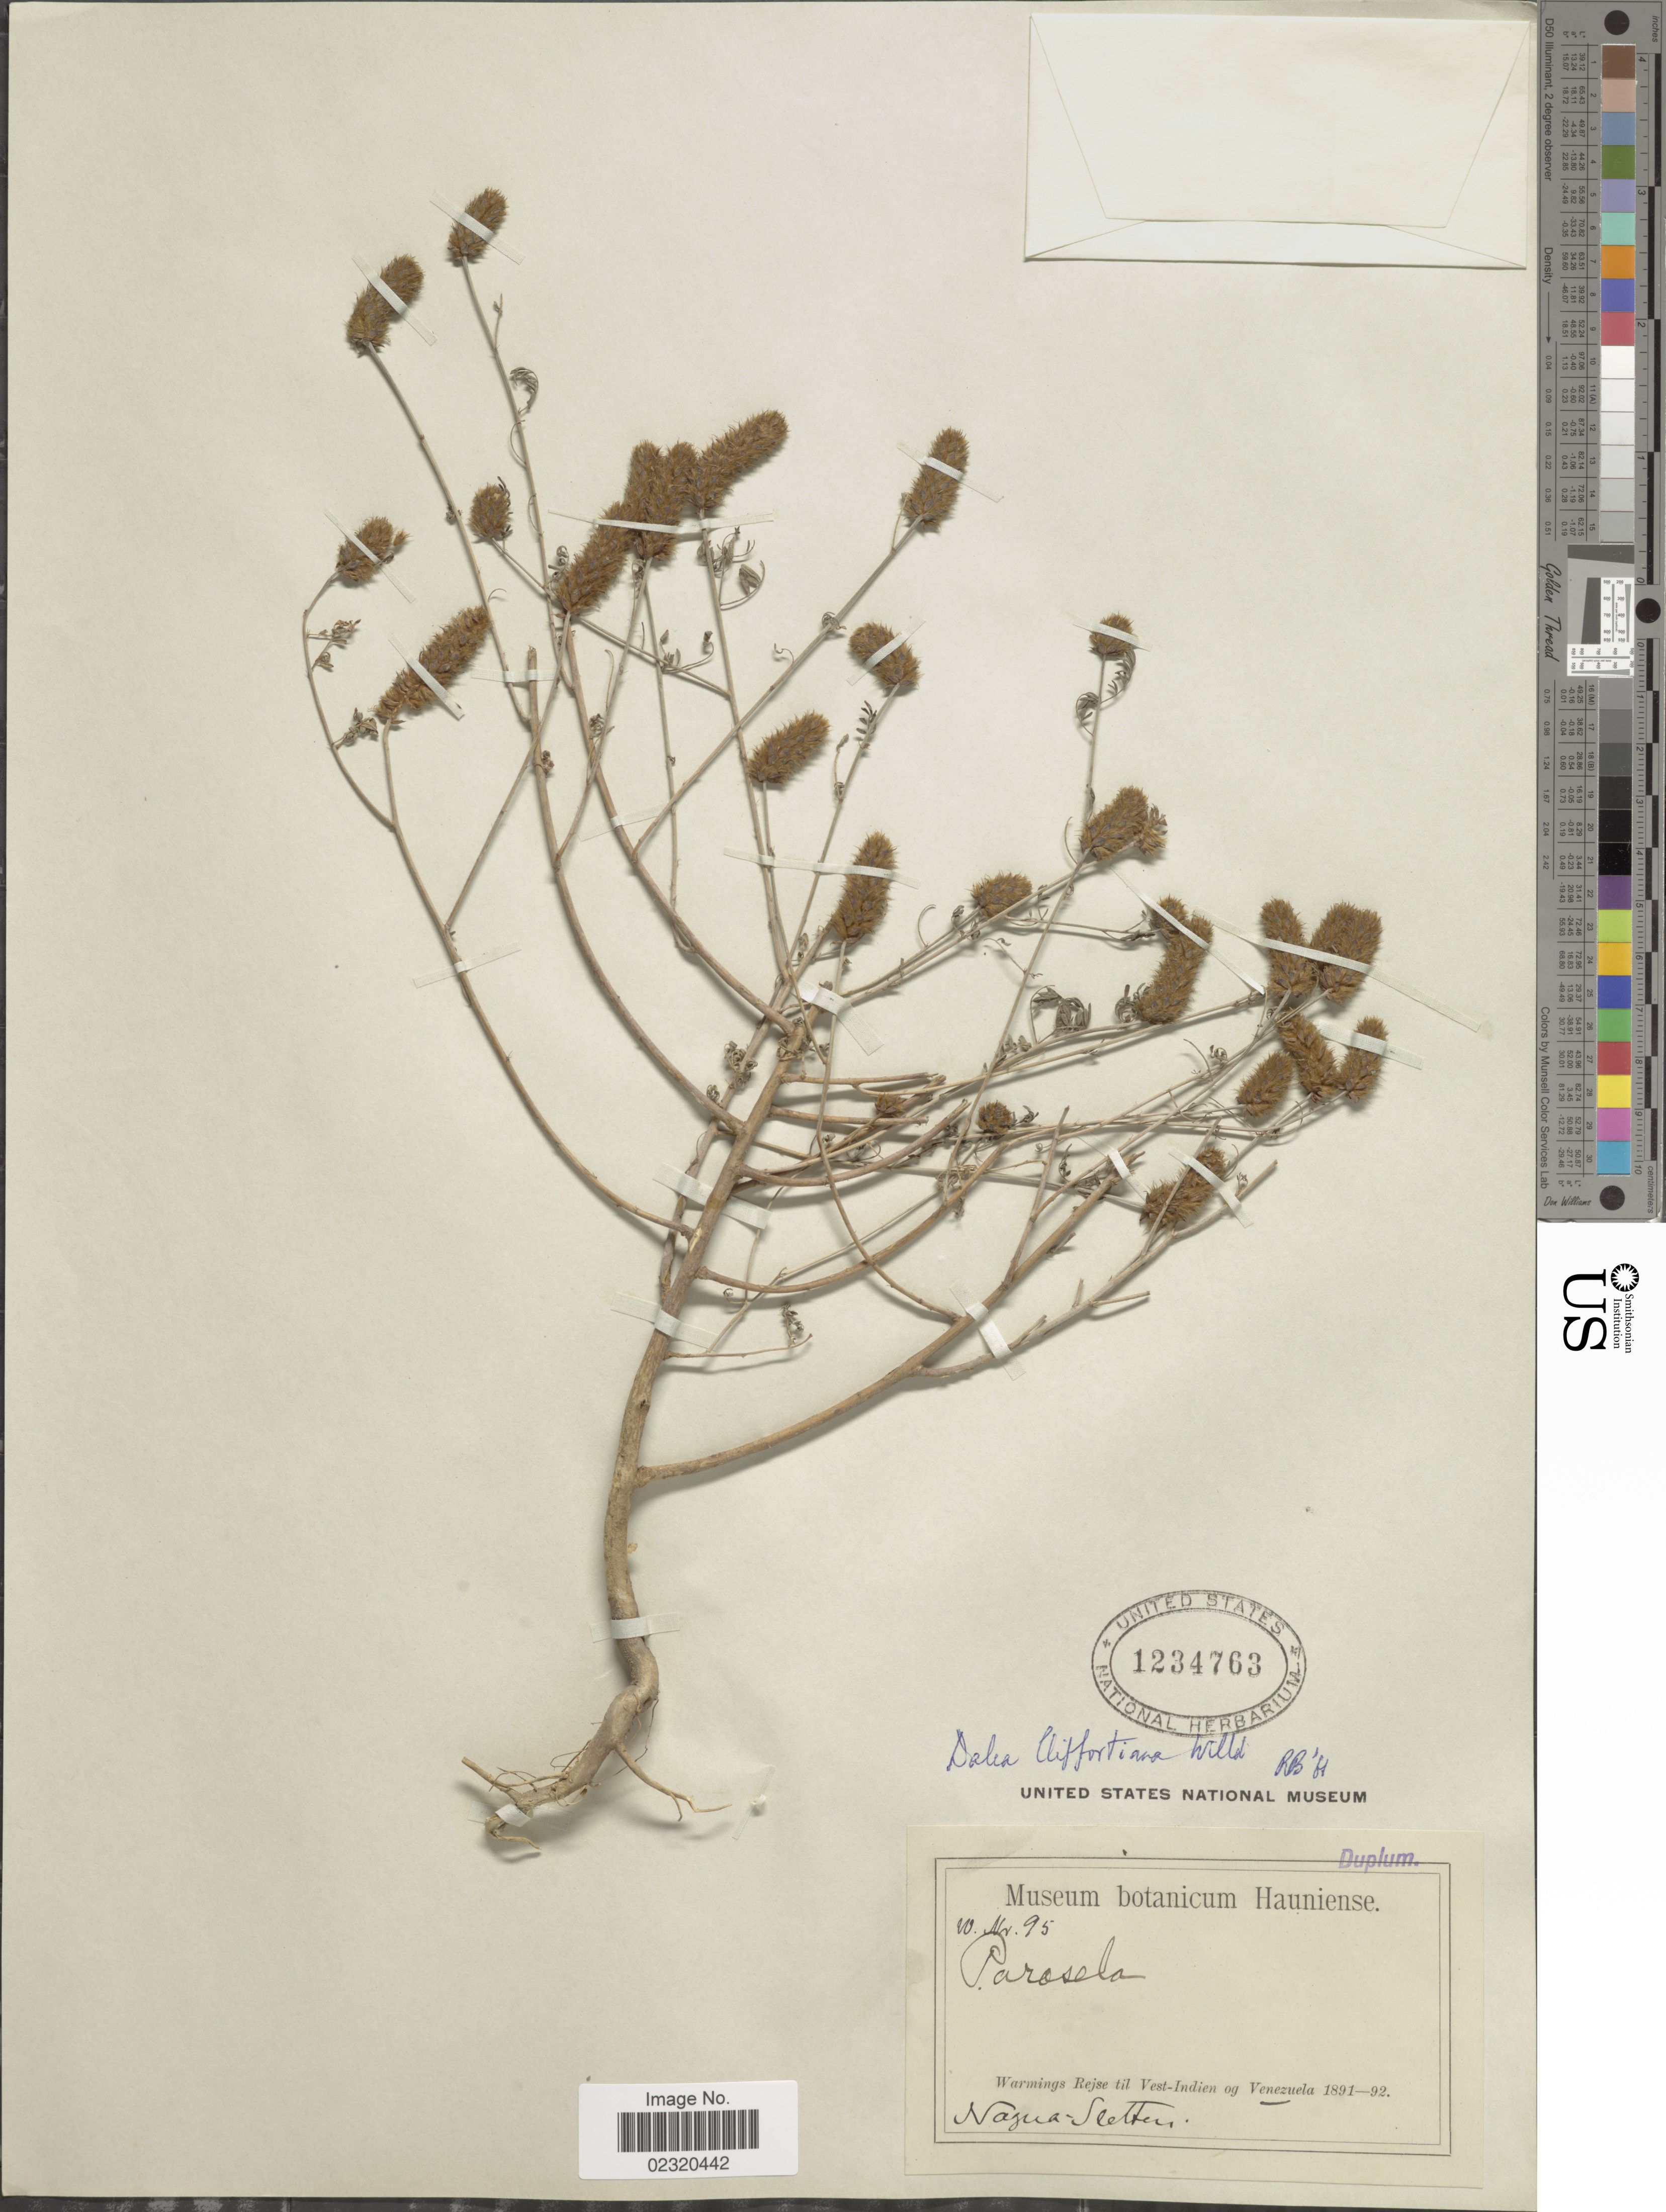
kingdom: Plantae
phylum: Tracheophyta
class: Magnoliopsida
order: Fabales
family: Fabaceae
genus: Dalea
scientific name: Dalea cliffortiana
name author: Willd.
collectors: -. Warmings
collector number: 95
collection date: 1891/1892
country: Venezuela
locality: Nagua-Sletten.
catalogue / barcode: US 1234763